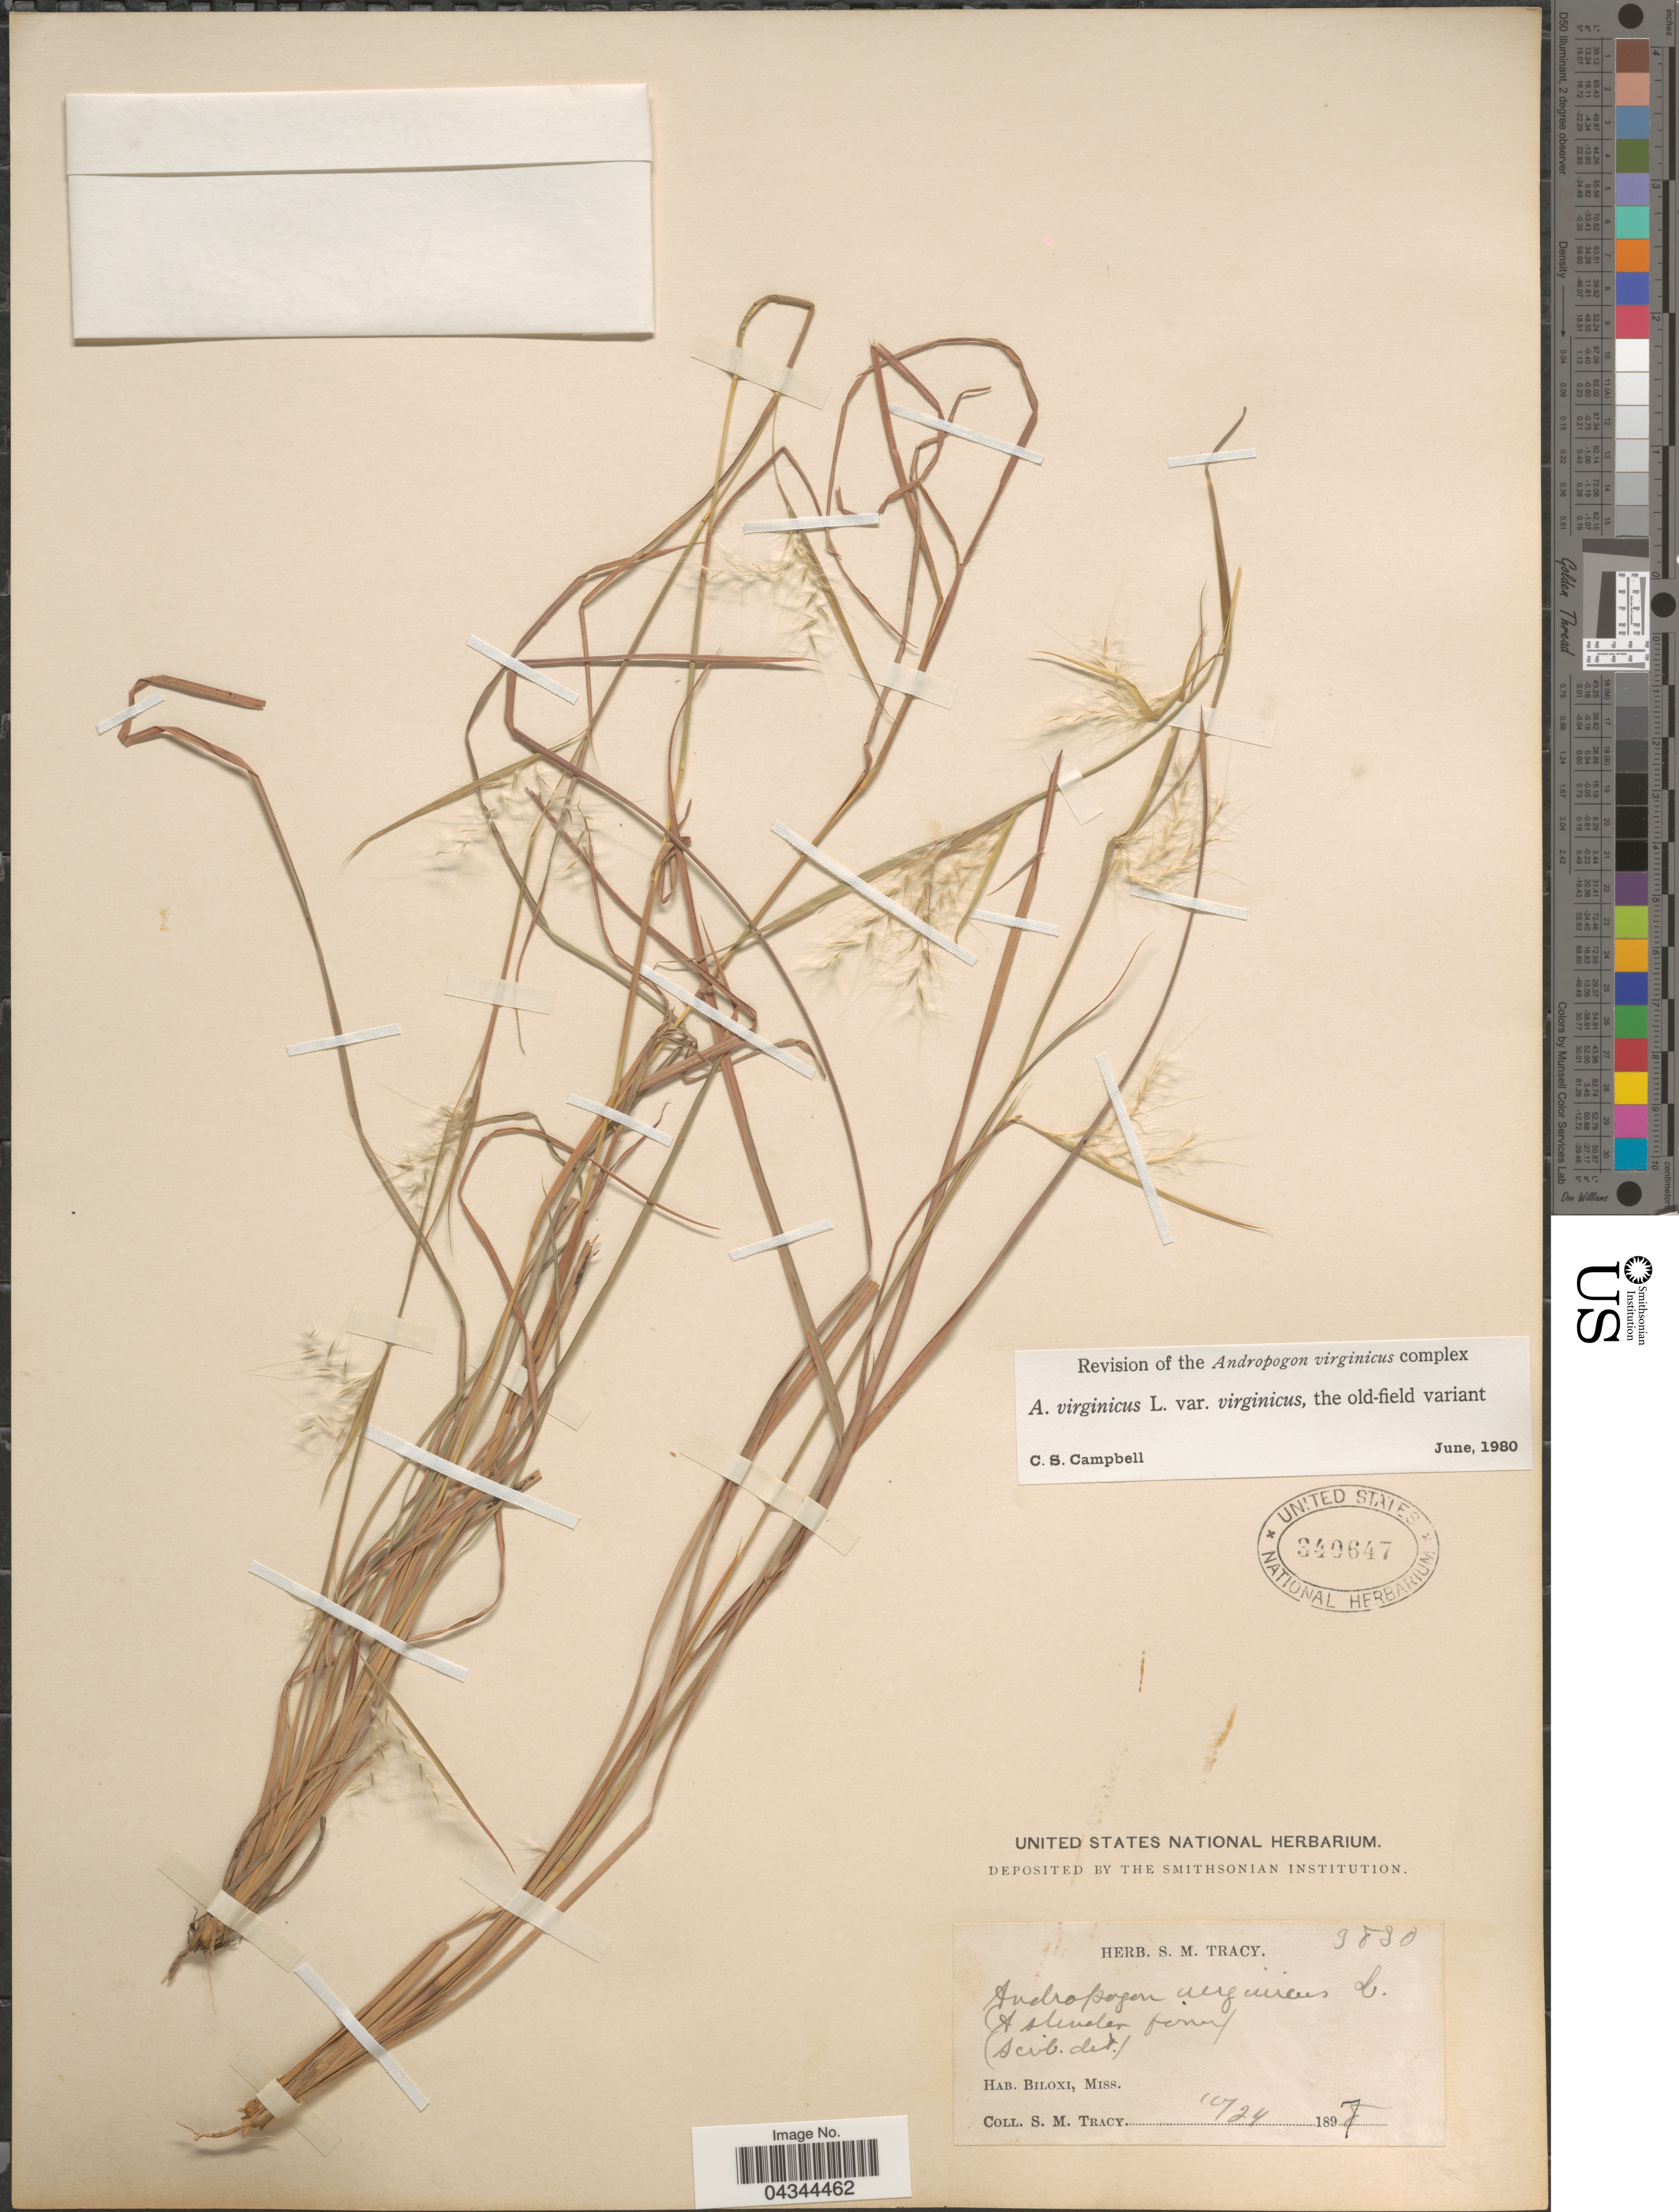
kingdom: Plantae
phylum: Tracheophyta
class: Liliopsida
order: Poales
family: Poaceae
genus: Andropogon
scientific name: Andropogon virginicus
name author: L.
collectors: S. M. Tracy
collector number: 3830*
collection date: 1897-10-24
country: United States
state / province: Mississippi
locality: Biloxi.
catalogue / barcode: US 340647